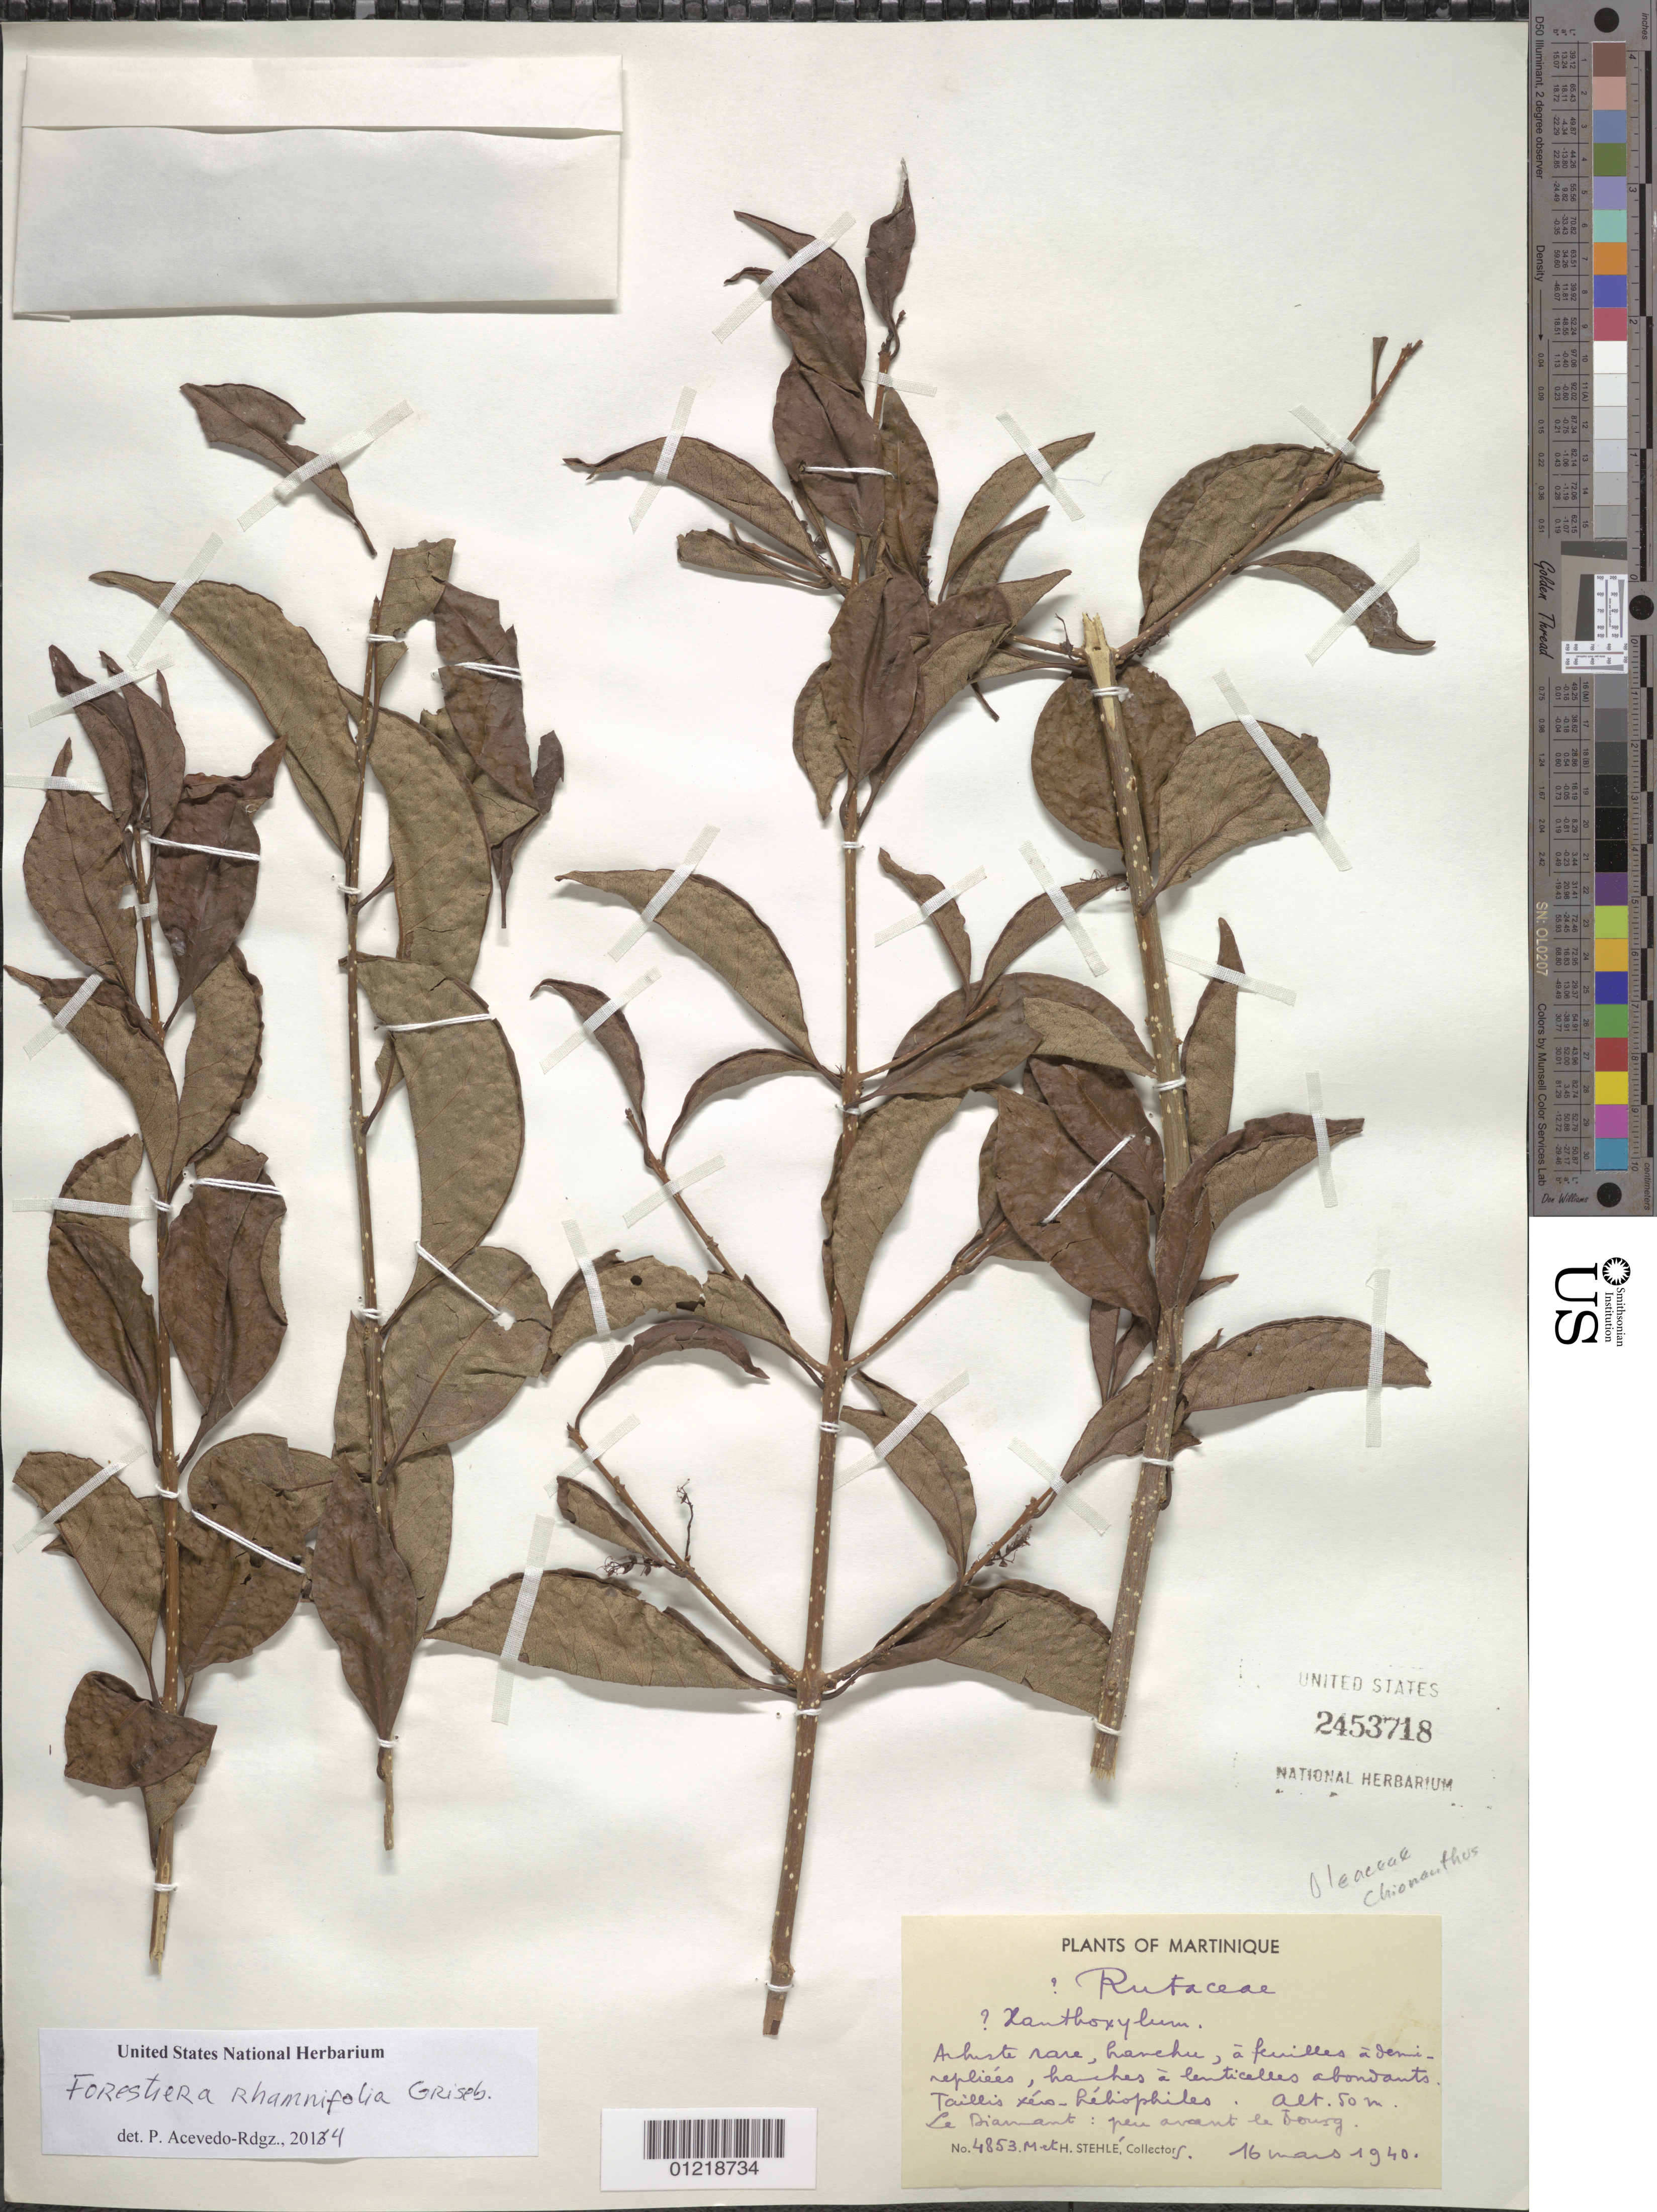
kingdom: Plantae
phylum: Tracheophyta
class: Magnoliopsida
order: Lamiales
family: Oleaceae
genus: Forestiera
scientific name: Forestiera rhamnifolia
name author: Griseb.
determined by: Acevedo-Rodríguez, P., (BOT), Smithsonian Institution - National Museum of Natural History (UNITED STATES)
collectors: H. Stehlé & M. Stehlé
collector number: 4853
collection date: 1940-03-16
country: Martinique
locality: Le Diamant; peu avant le bourg.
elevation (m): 50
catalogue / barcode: US 2453718